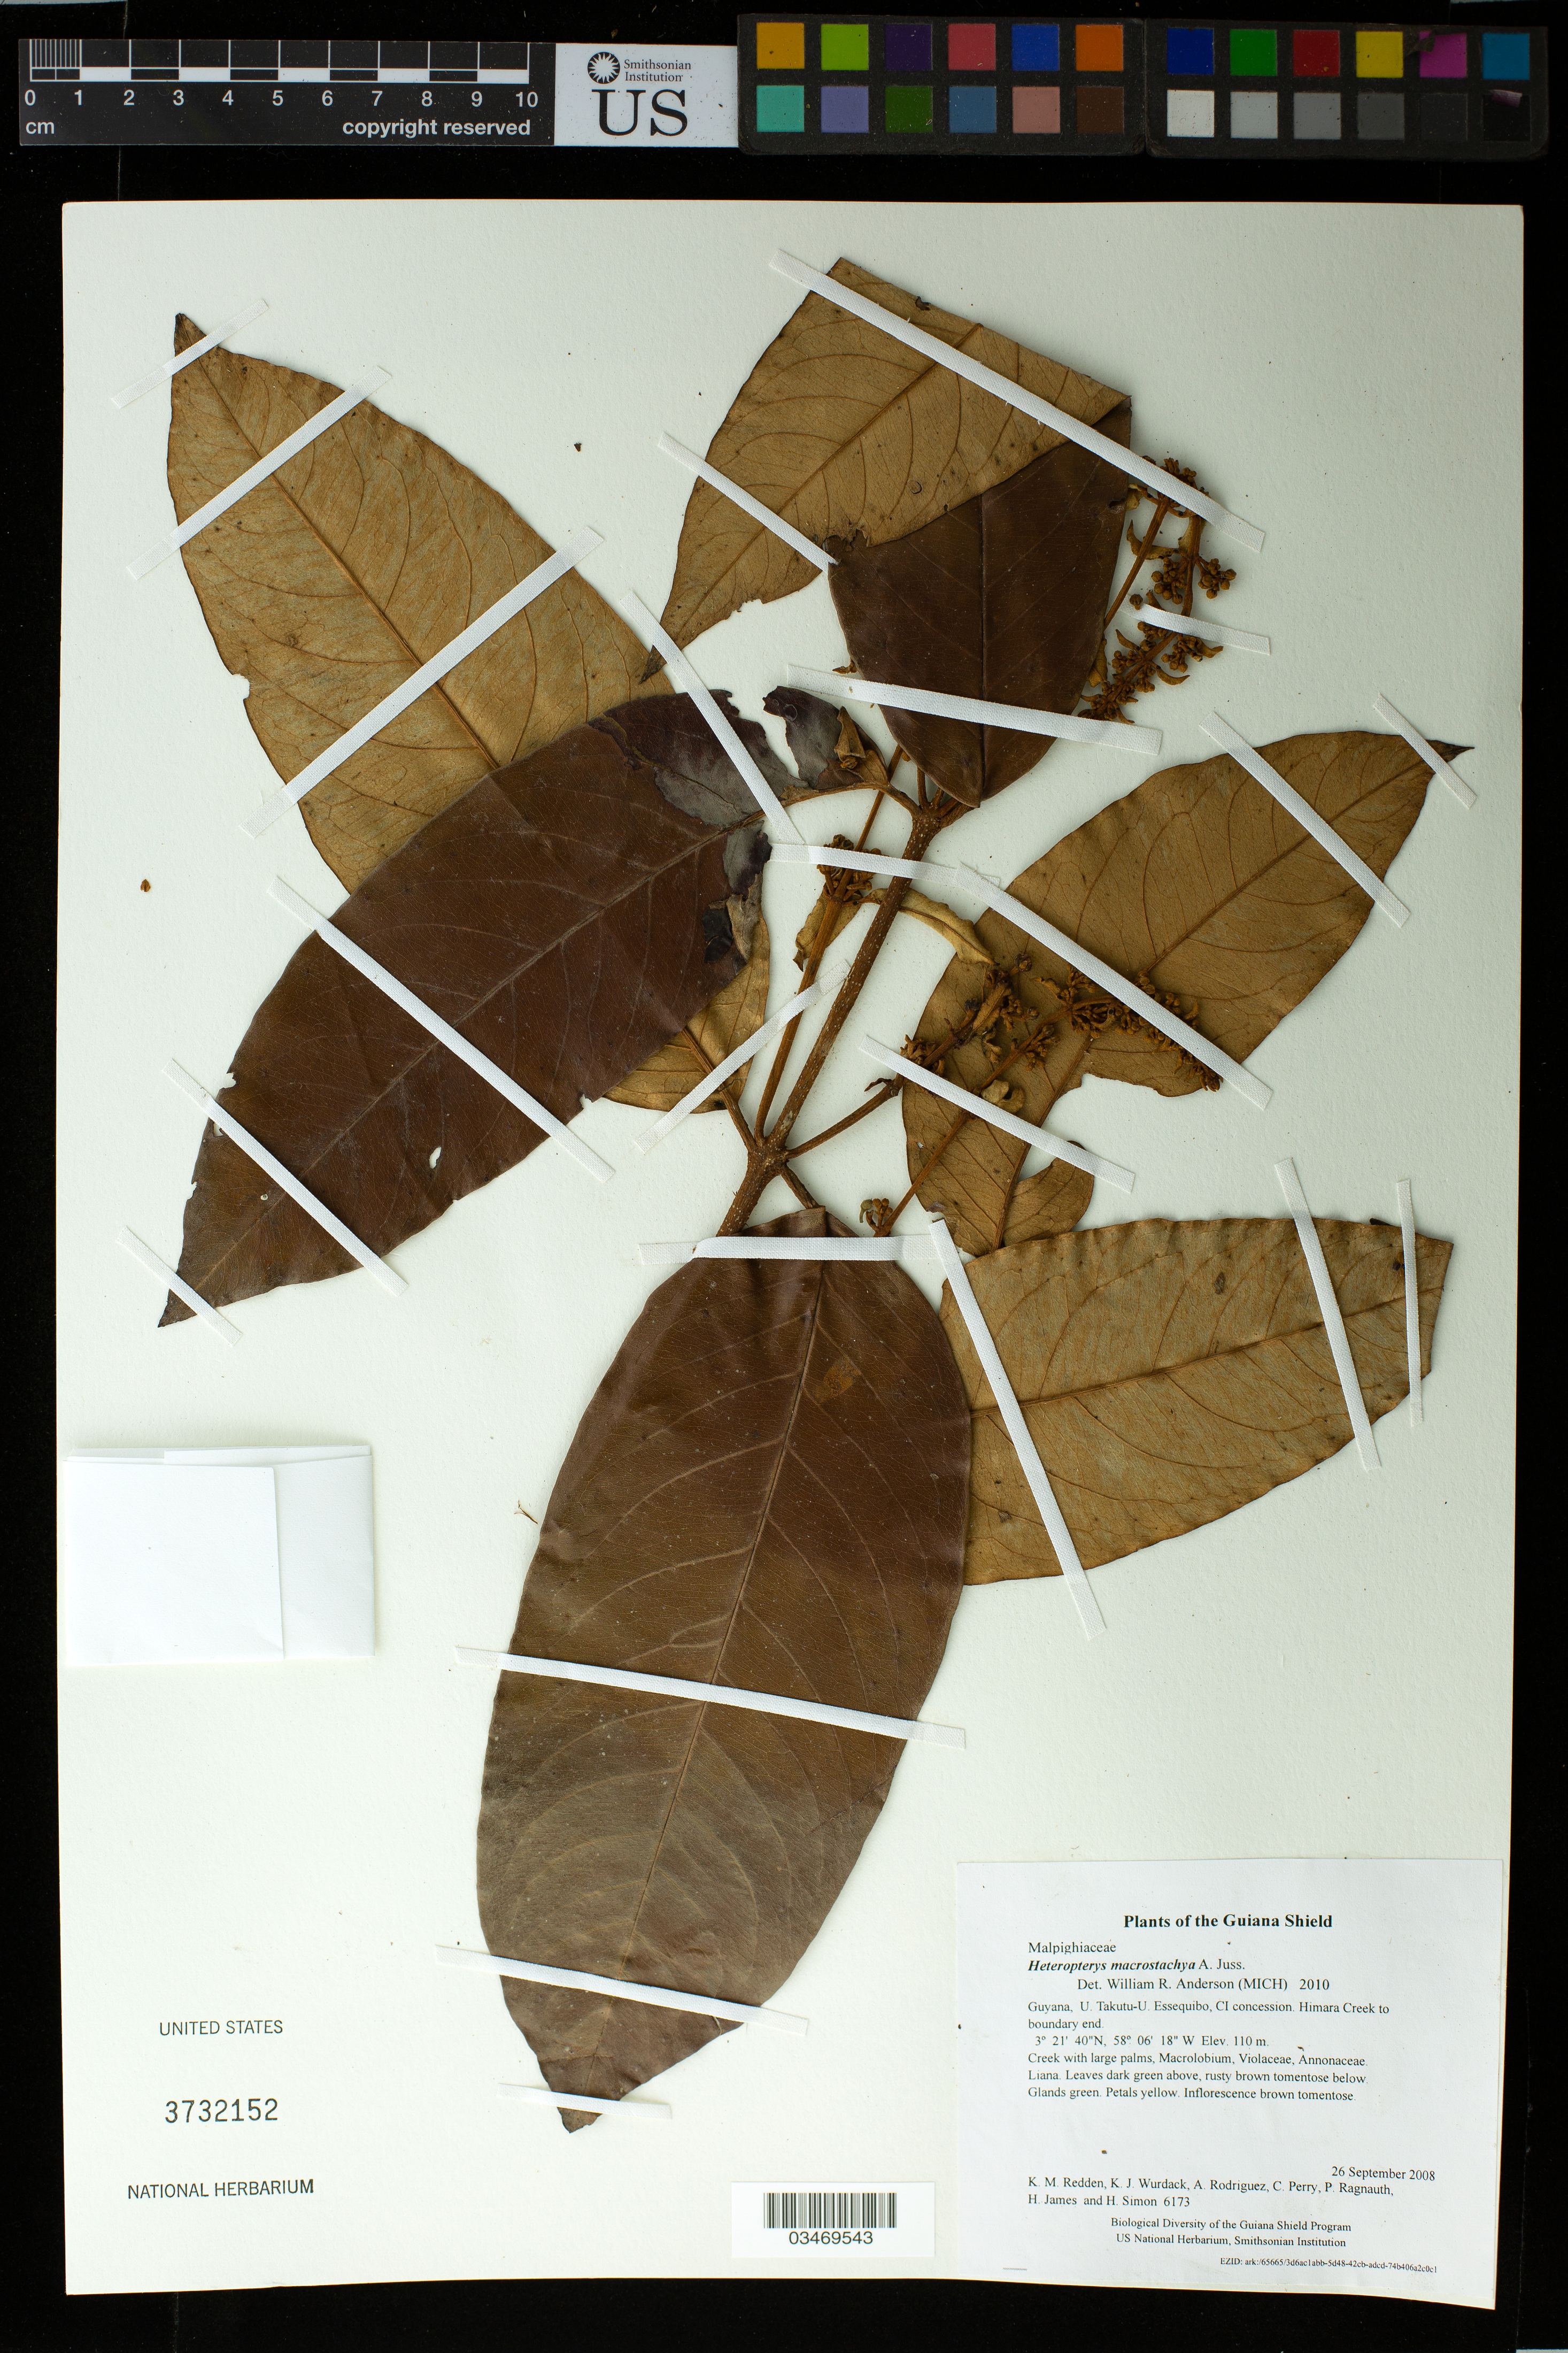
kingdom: Plantae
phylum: Tracheophyta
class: Magnoliopsida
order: Malpighiales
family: Malpighiaceae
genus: Heteropterys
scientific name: Heteropterys macrostachya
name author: A. Juss.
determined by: Anderson, W. R., (MICH), University of Michigan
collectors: K. M. Redden, K. Wurdack, A. Rodriguez, C. Perry, P. Ragnauth, H. James & H. Simon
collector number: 6173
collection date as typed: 26 September 2008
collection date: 2008-09-26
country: Guyana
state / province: U. Takutu-U. Essequibo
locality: CI concession. Himara Creek to boundary end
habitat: Creek with large palms, Macrolobium, Violaceae, Annonaceae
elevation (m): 110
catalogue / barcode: US 3732152